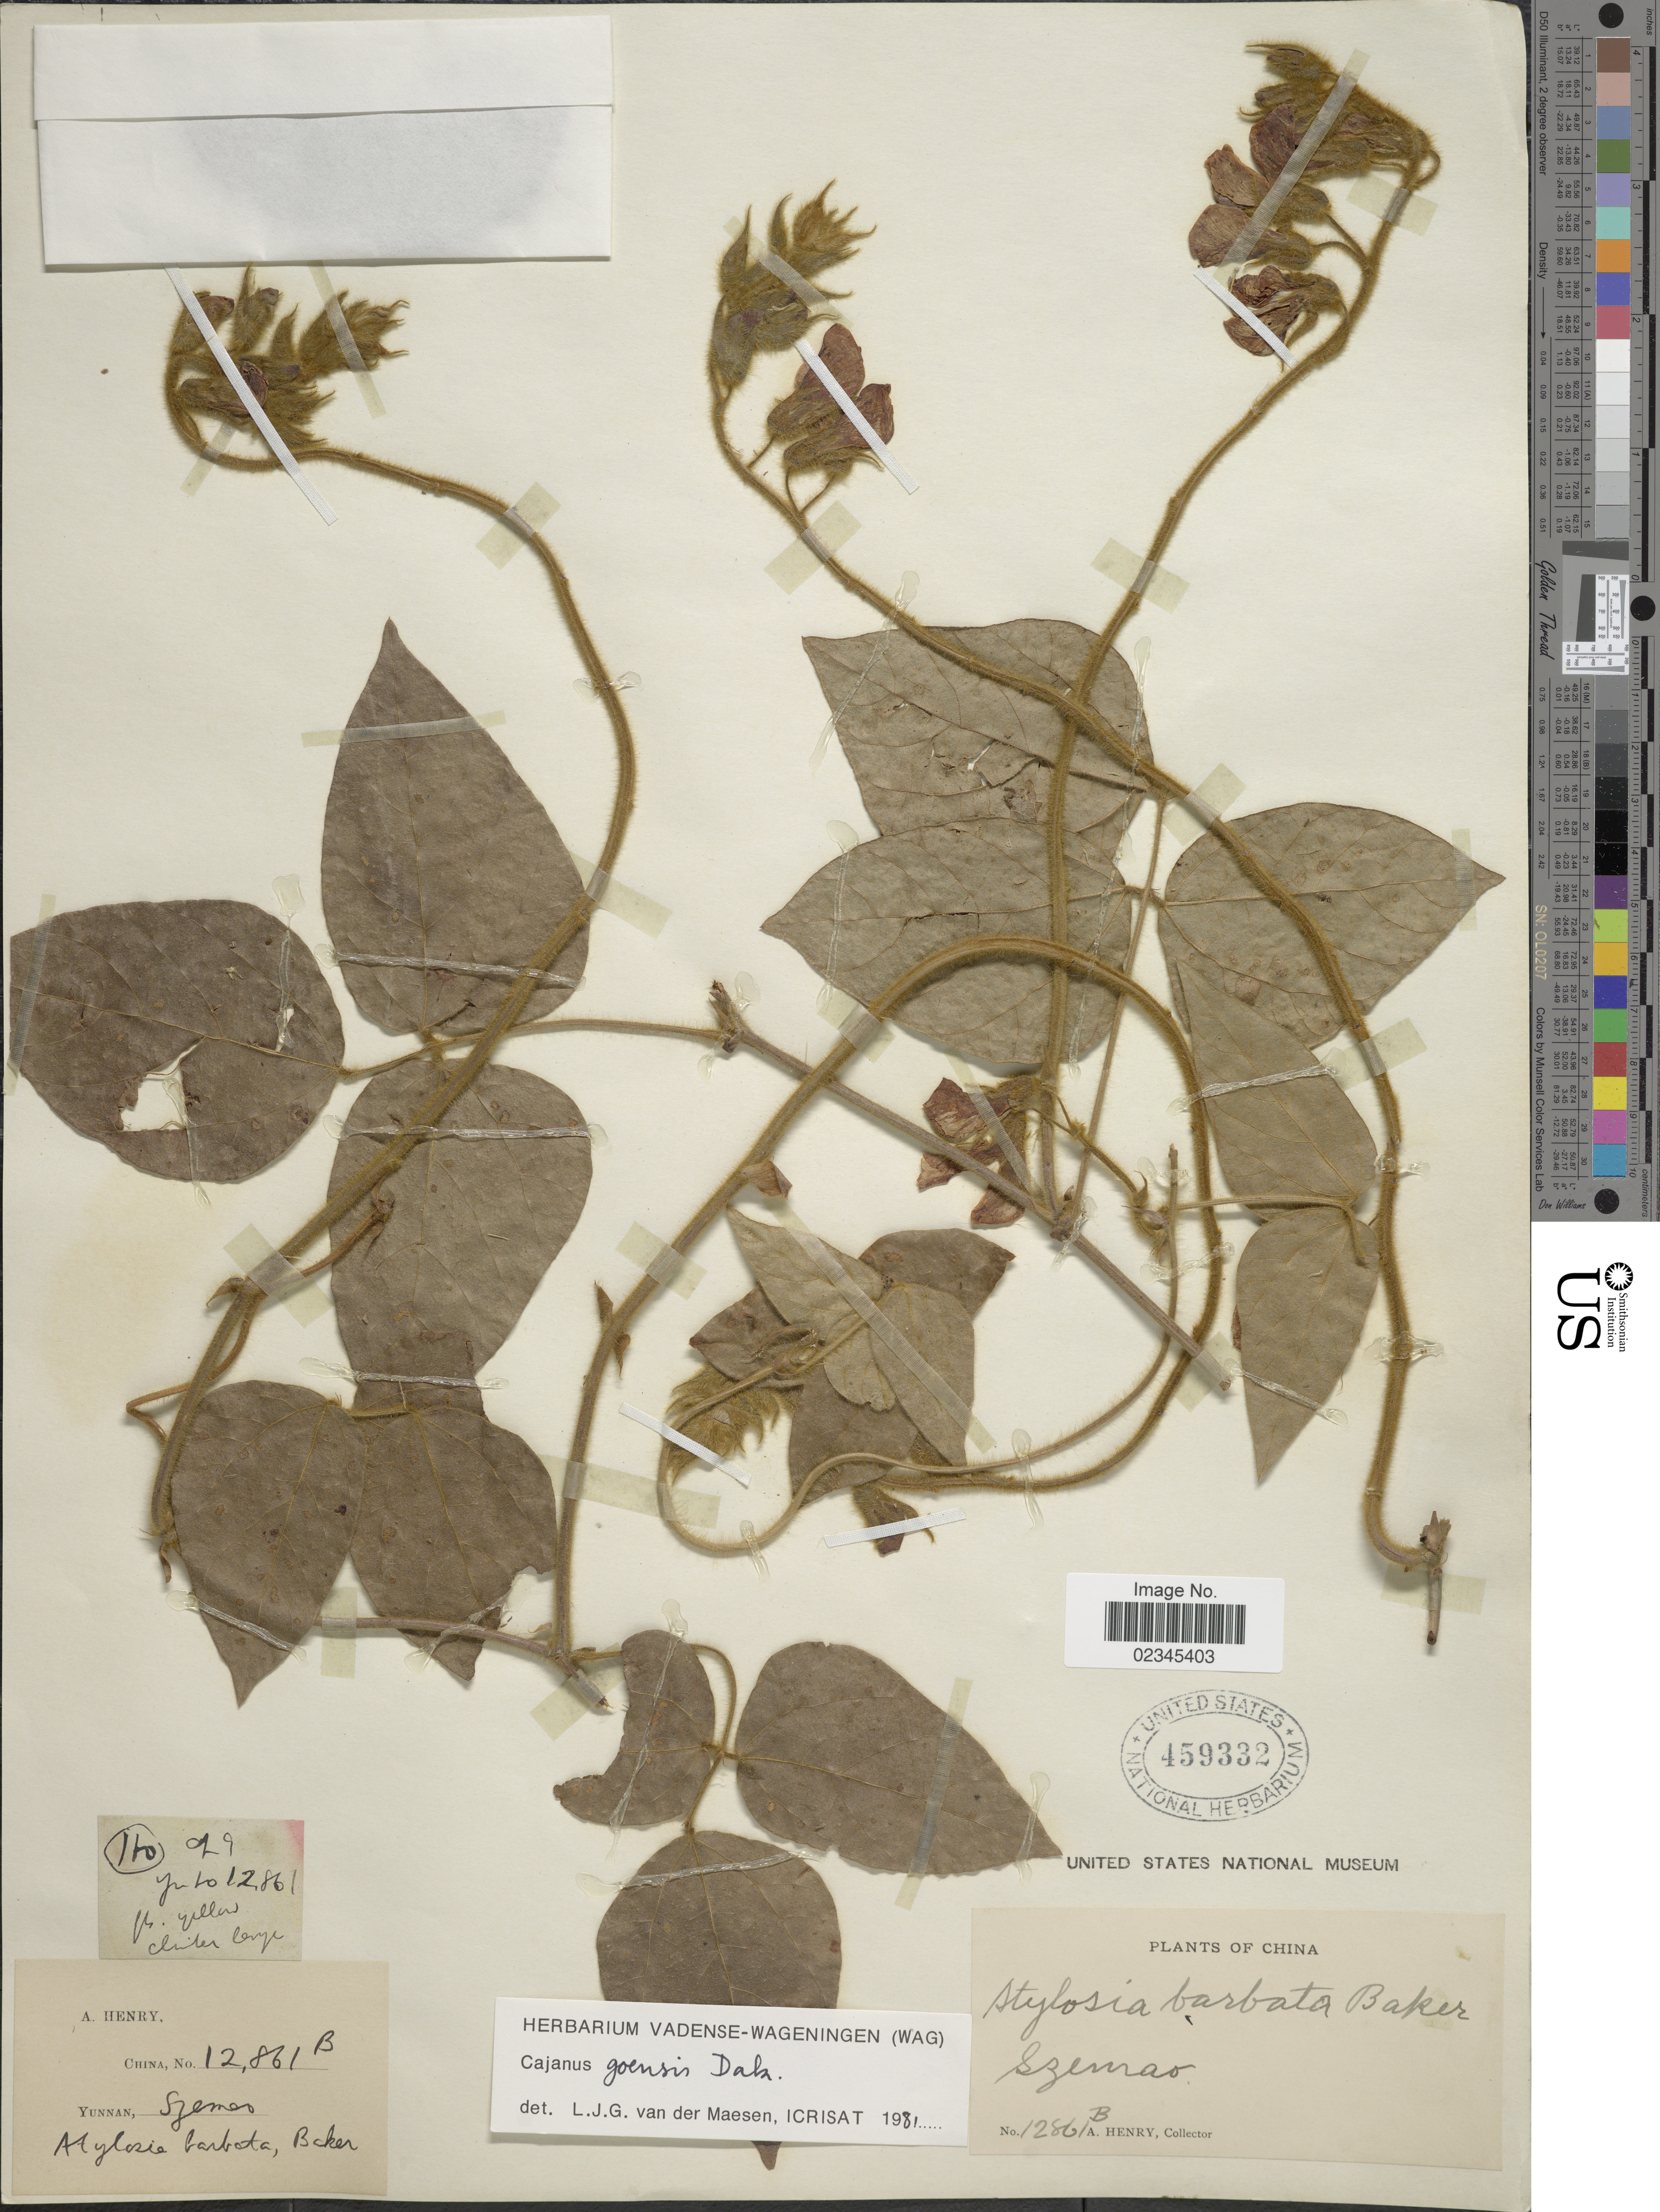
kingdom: Plantae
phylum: Tracheophyta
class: Magnoliopsida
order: Fabales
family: Fabaceae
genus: Cajanus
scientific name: Cajanus goensis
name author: Dalzell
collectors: A. Henry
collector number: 12861 B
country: China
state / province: Yunnan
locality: Szemao. Yu lo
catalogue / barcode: US 459332